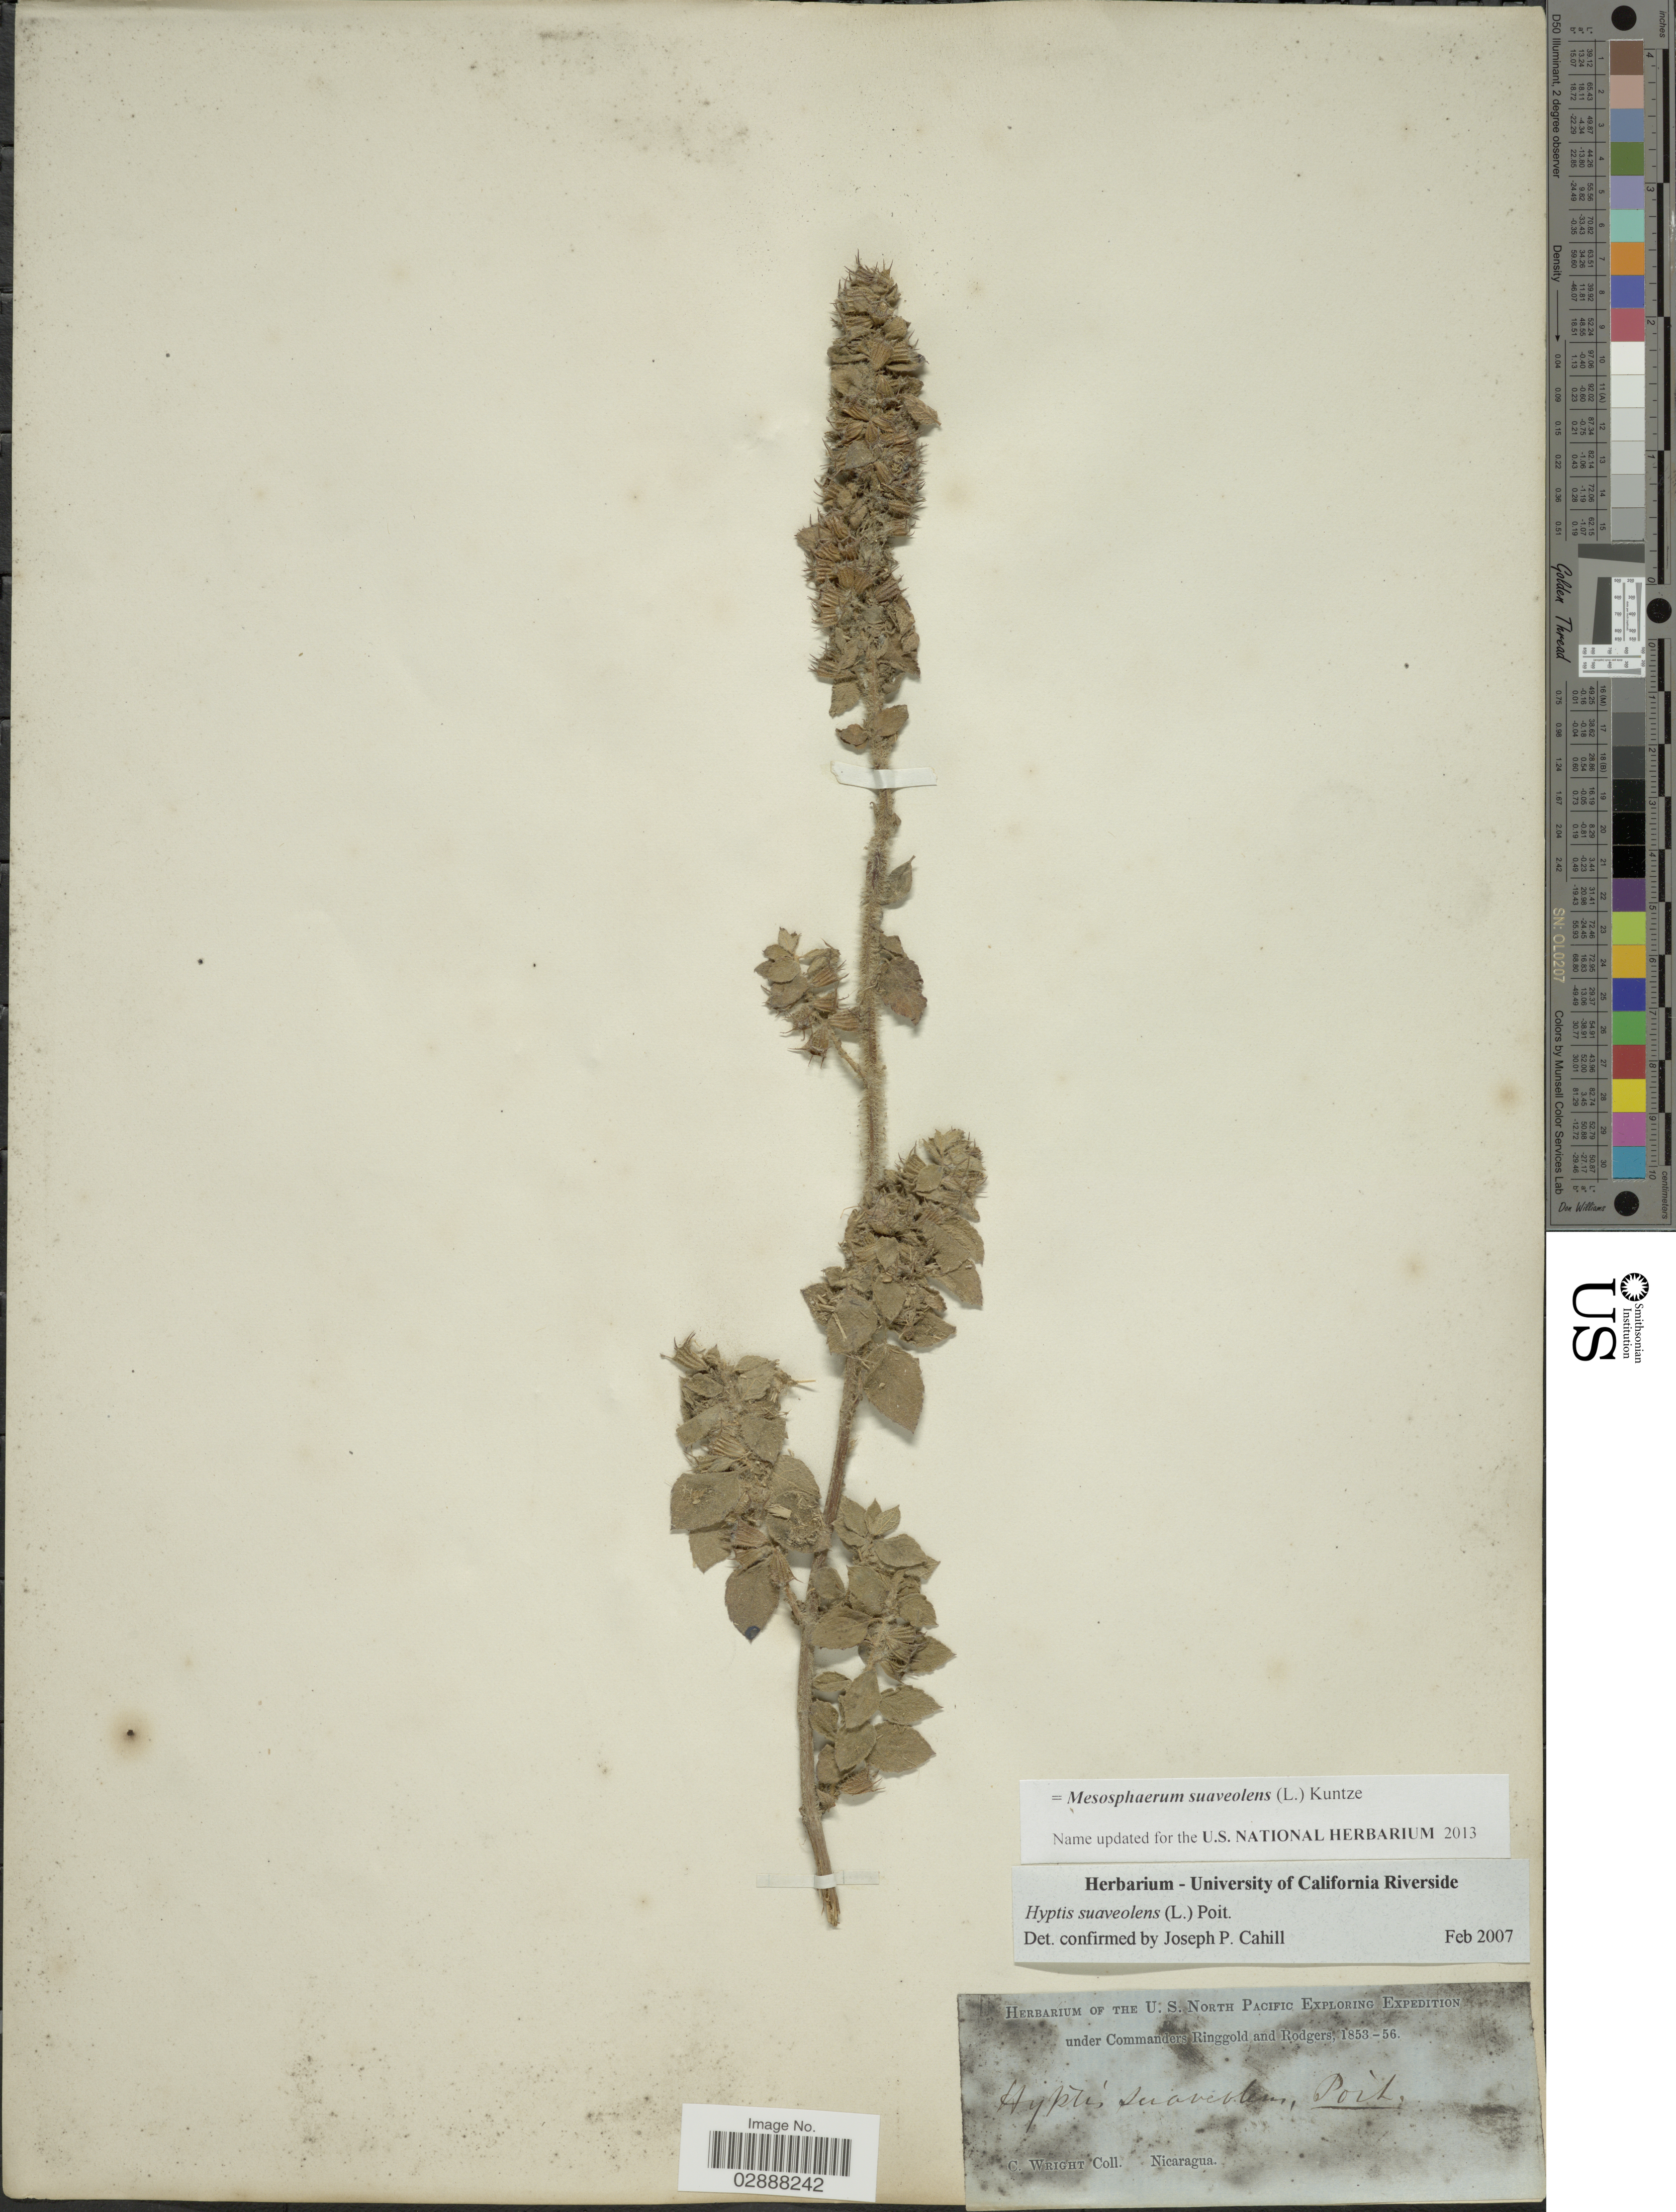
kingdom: Plantae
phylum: Tracheophyta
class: Magnoliopsida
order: Lamiales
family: Lamiaceae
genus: Mesosphaerum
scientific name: Mesosphaerum suaveolens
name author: (L.) Kuntze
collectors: C. Wright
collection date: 1853/1856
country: Nicaragua